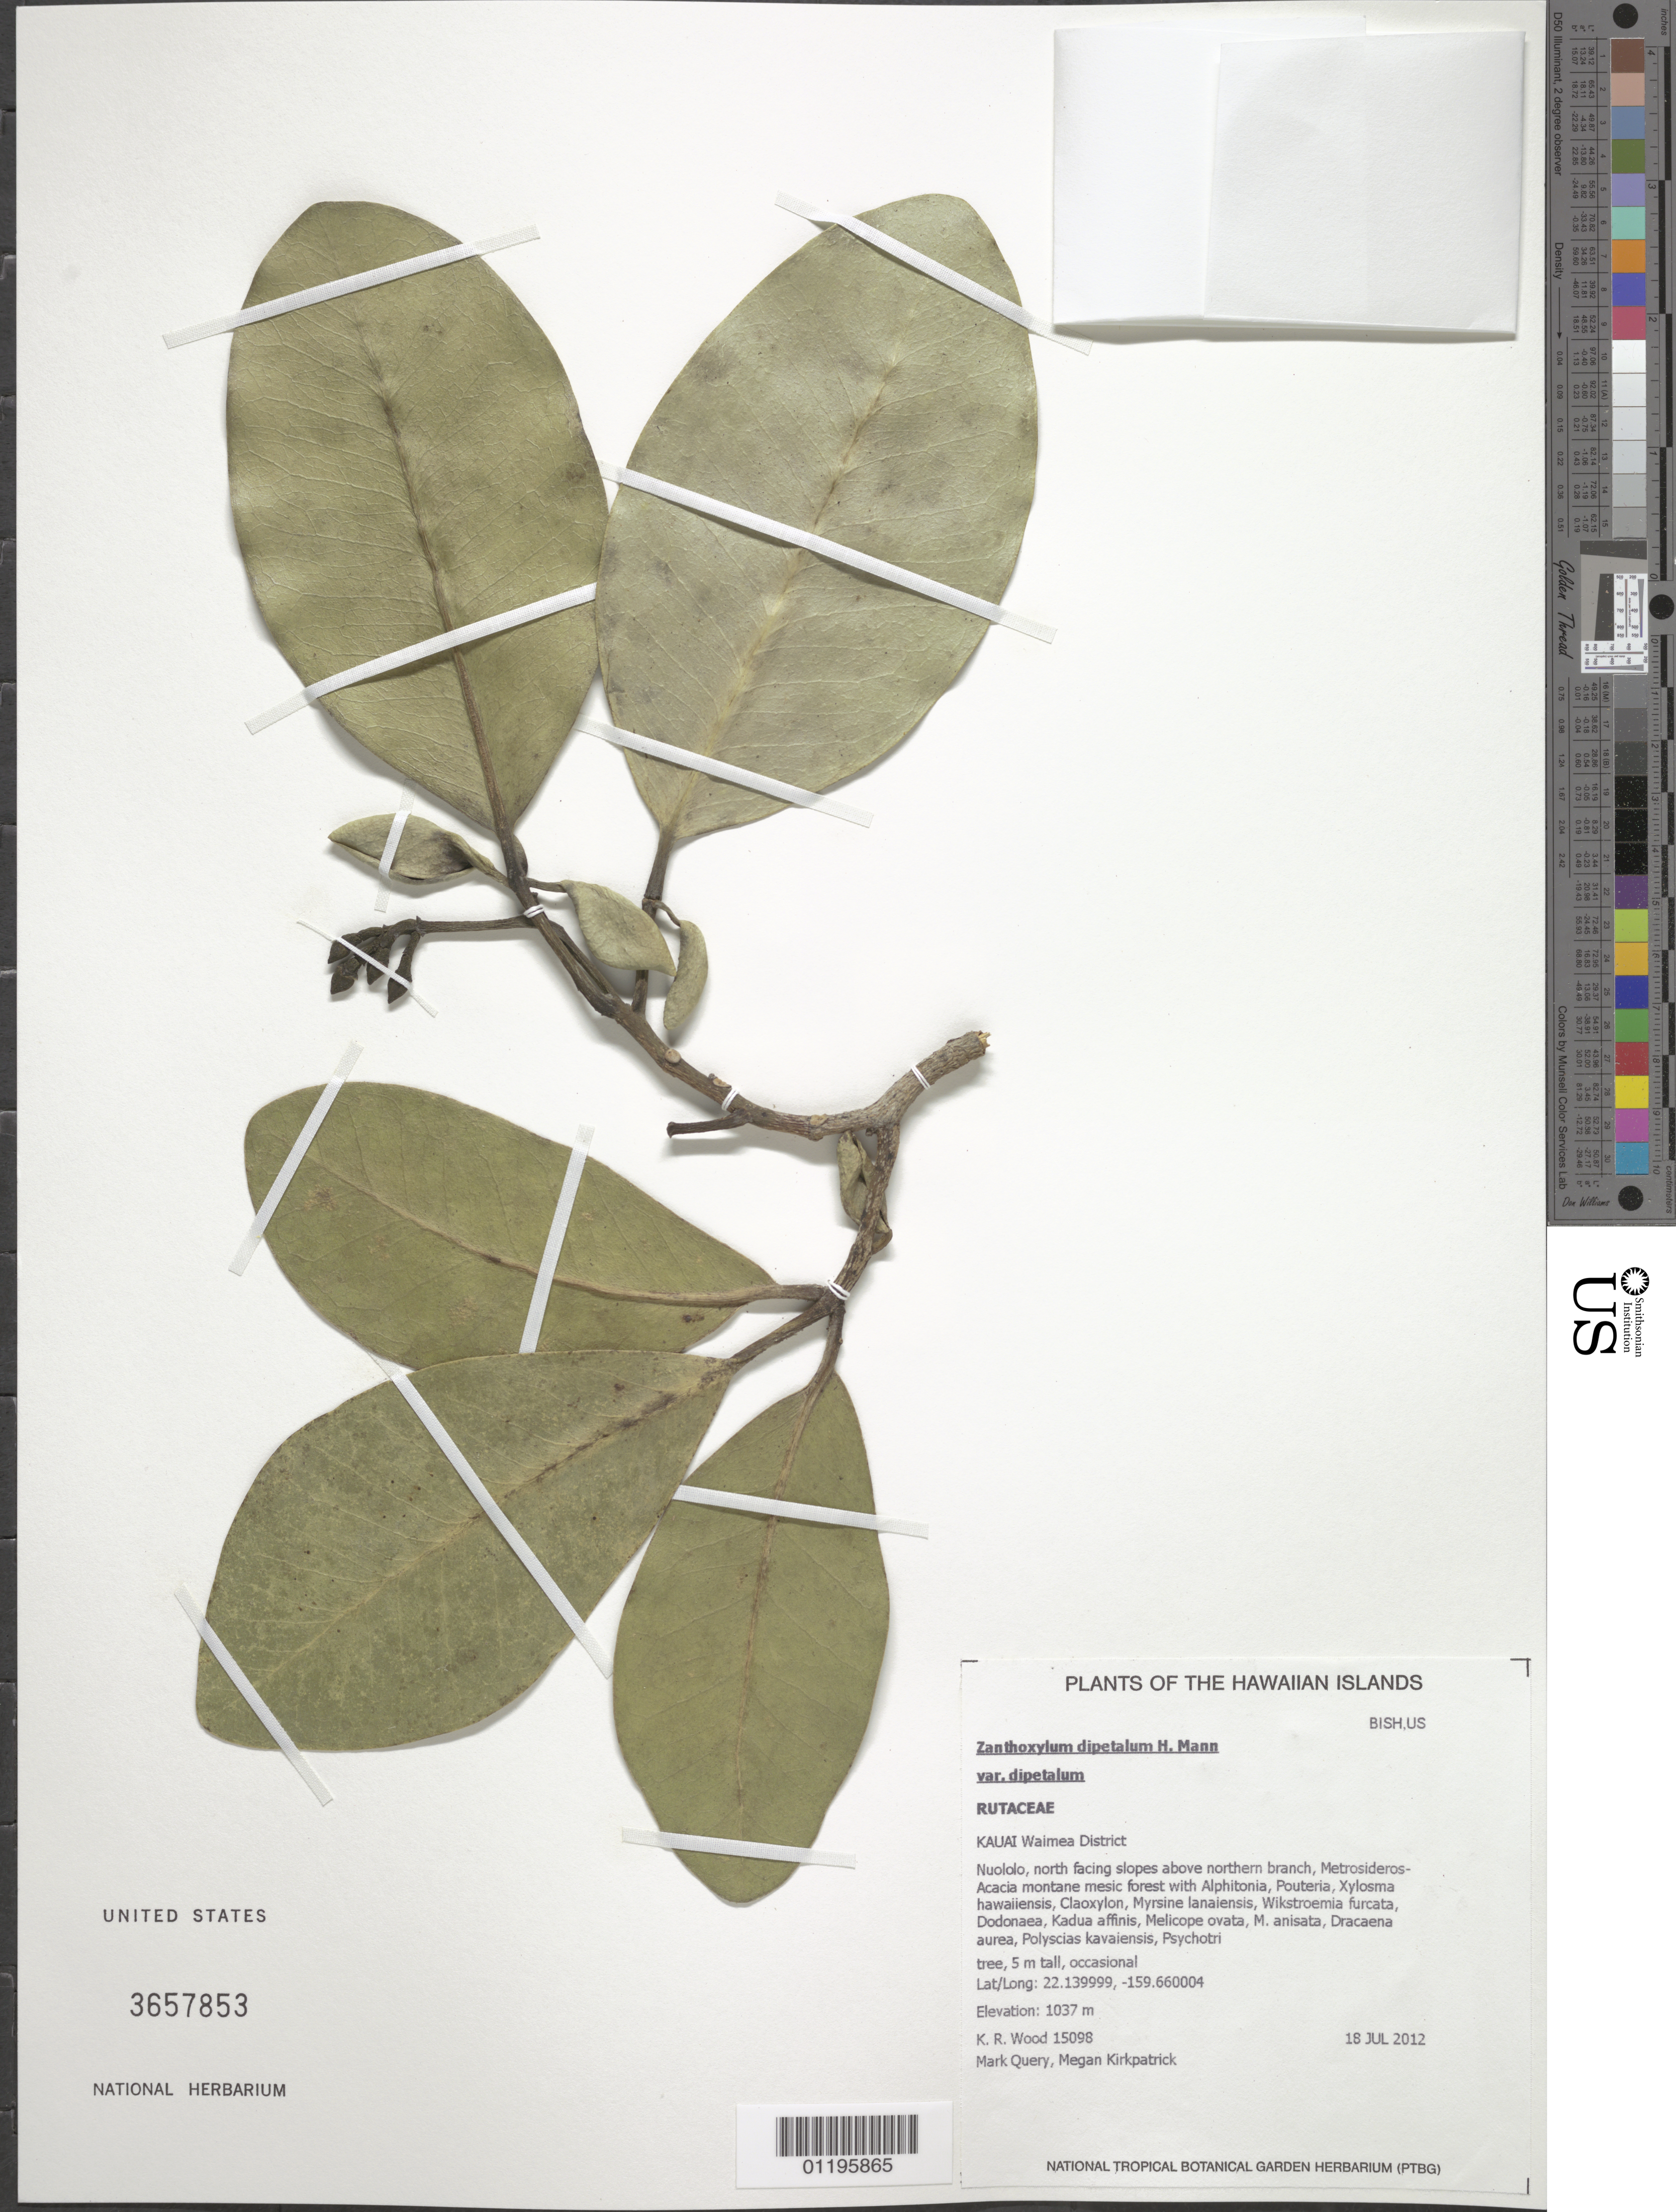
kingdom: Plantae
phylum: Tracheophyta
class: Magnoliopsida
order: Sapindales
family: Rutaceae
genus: Zanthoxylum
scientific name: Zanthoxylum dipetalum var. dipetalum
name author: H. Mann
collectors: K. R. Wood, M. Query & M. Kirkpatrick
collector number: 15098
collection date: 2012-07-18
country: United States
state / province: Hawaii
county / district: Kauai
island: Kaua'i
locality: Waimea District, Nuololo, north facing slopes above northern branch.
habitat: Montane mesic forest.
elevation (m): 1037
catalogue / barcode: US 3657853